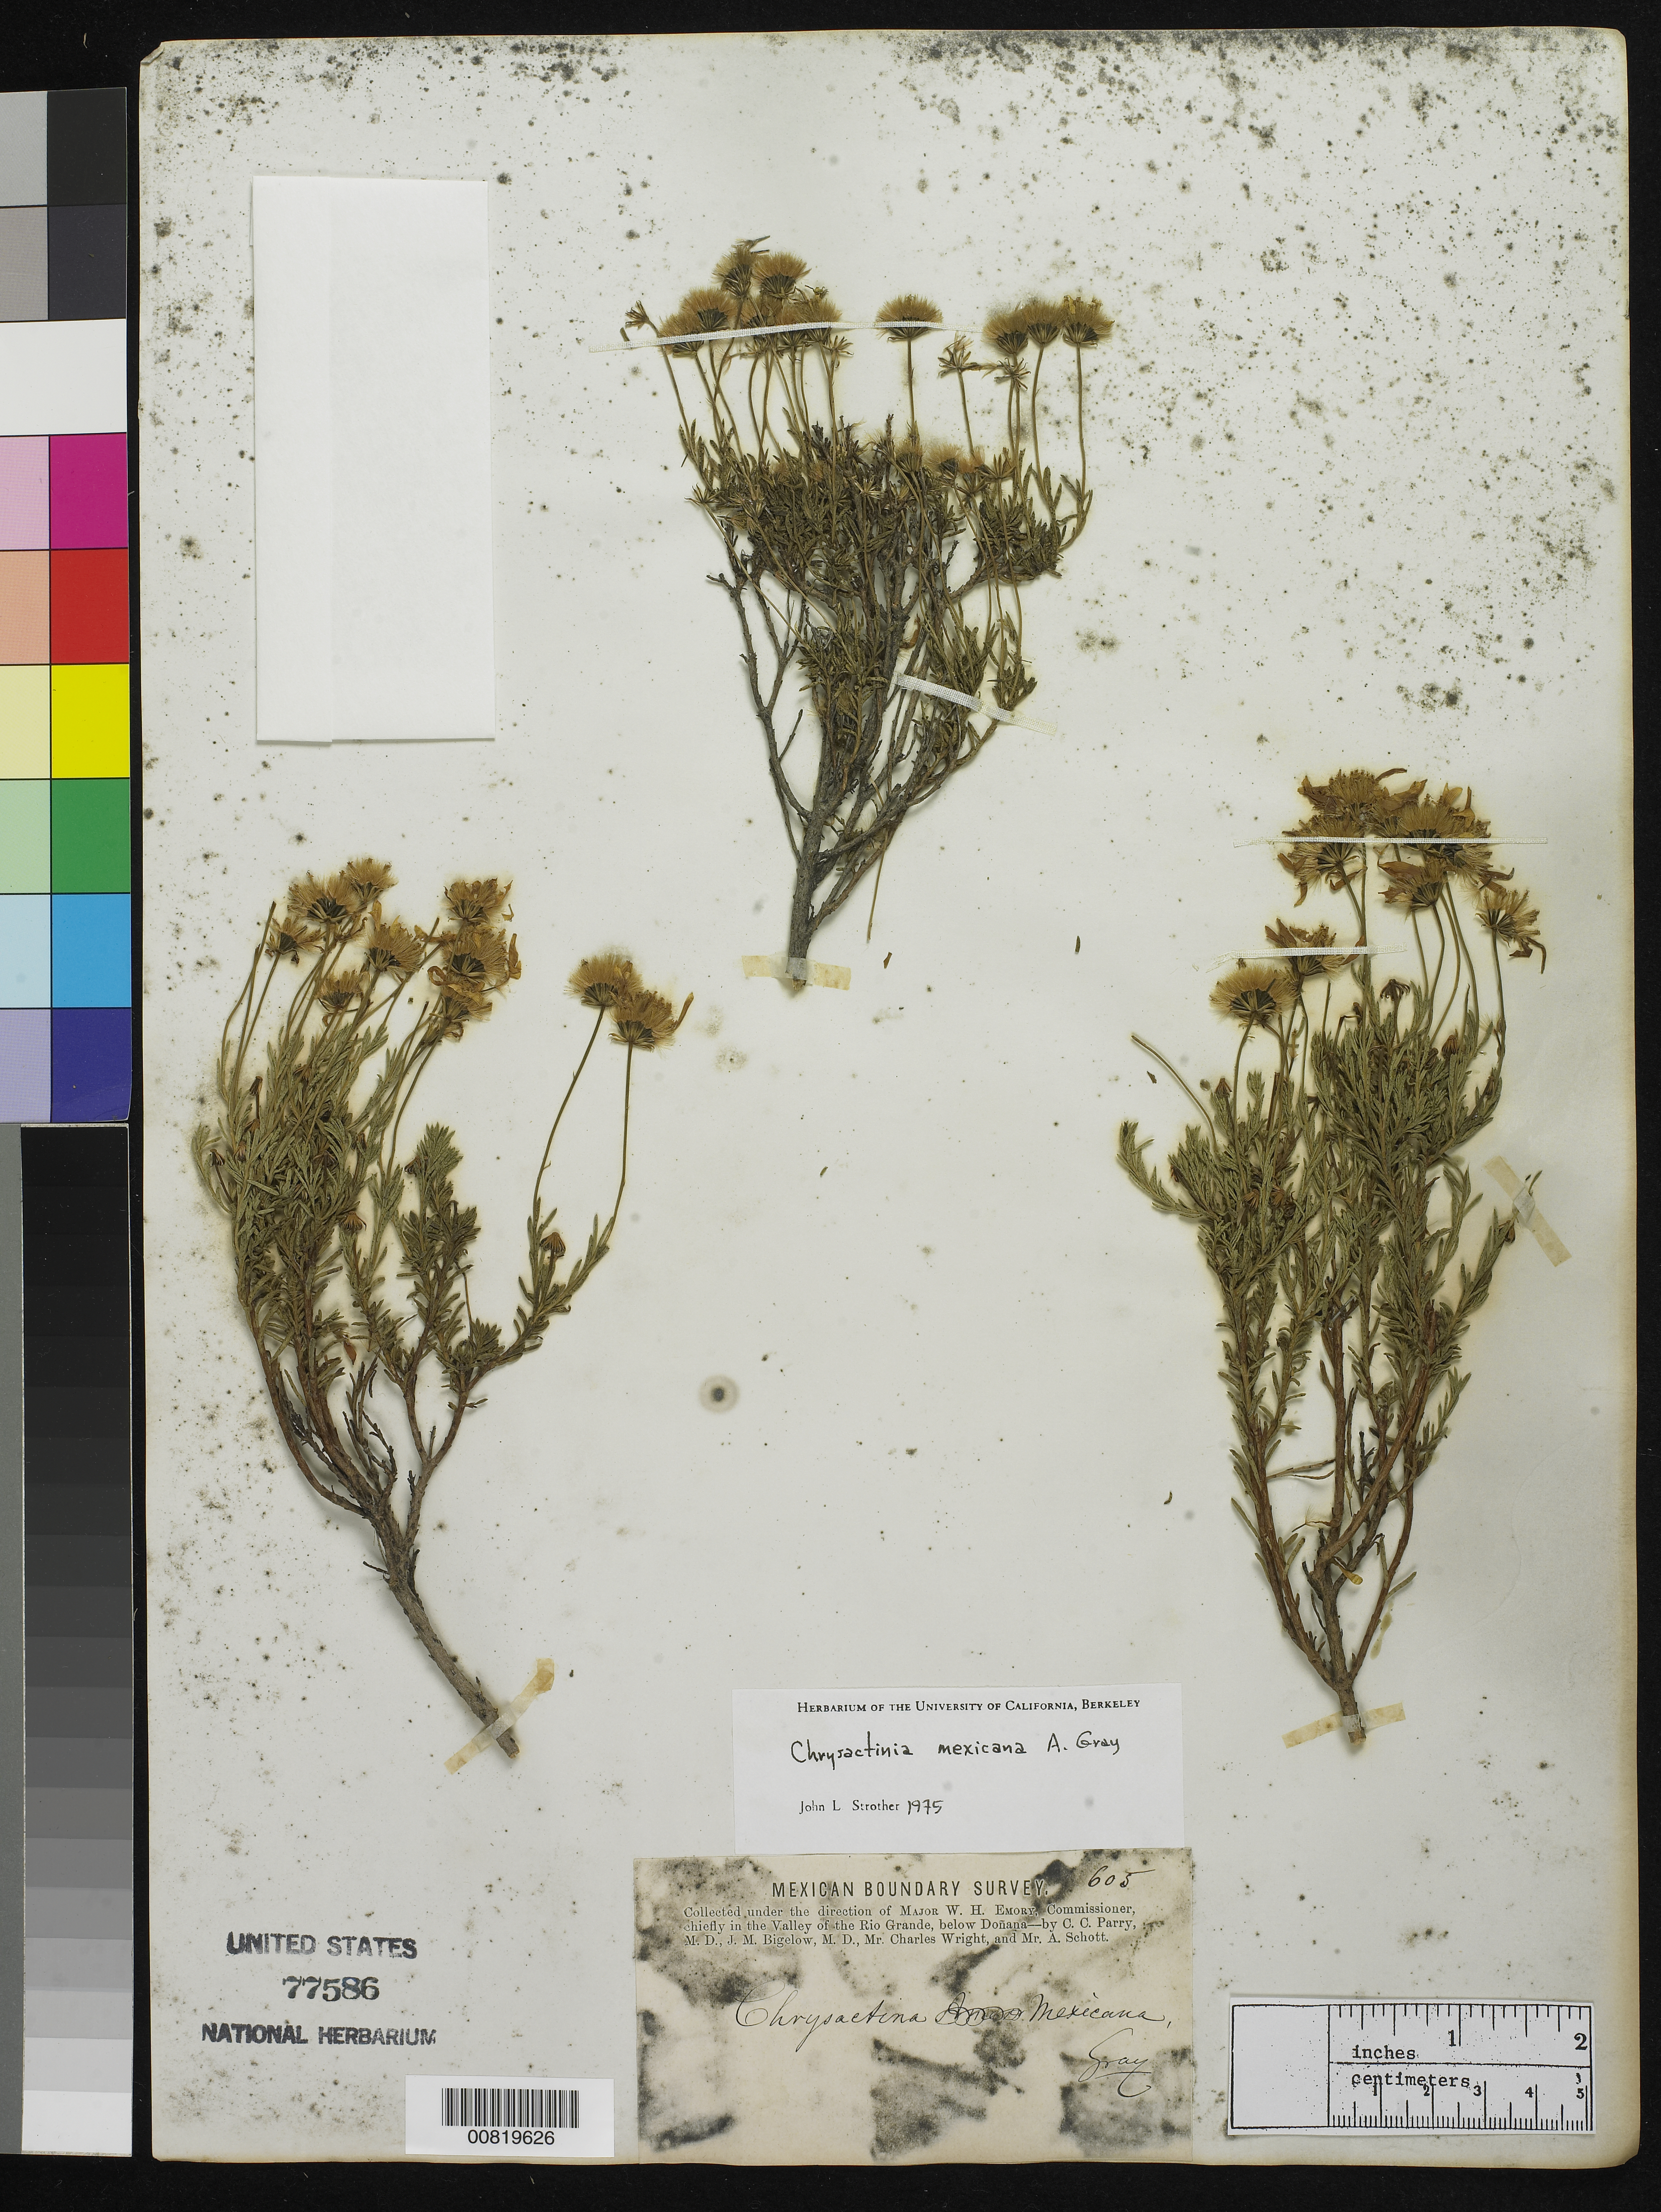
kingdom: Plantae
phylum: Tracheophyta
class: Magnoliopsida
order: Asterales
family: Asteraceae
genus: Chrysactinia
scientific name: Chrysactinia mexicana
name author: A. Gray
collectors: C. C. Parry, J. M. Bigelow, C. Wright & A. C. V. Schott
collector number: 605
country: United States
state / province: New Mexico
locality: Valley of the Rio Grande, below Doñana, New Mexico.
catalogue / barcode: US 77586